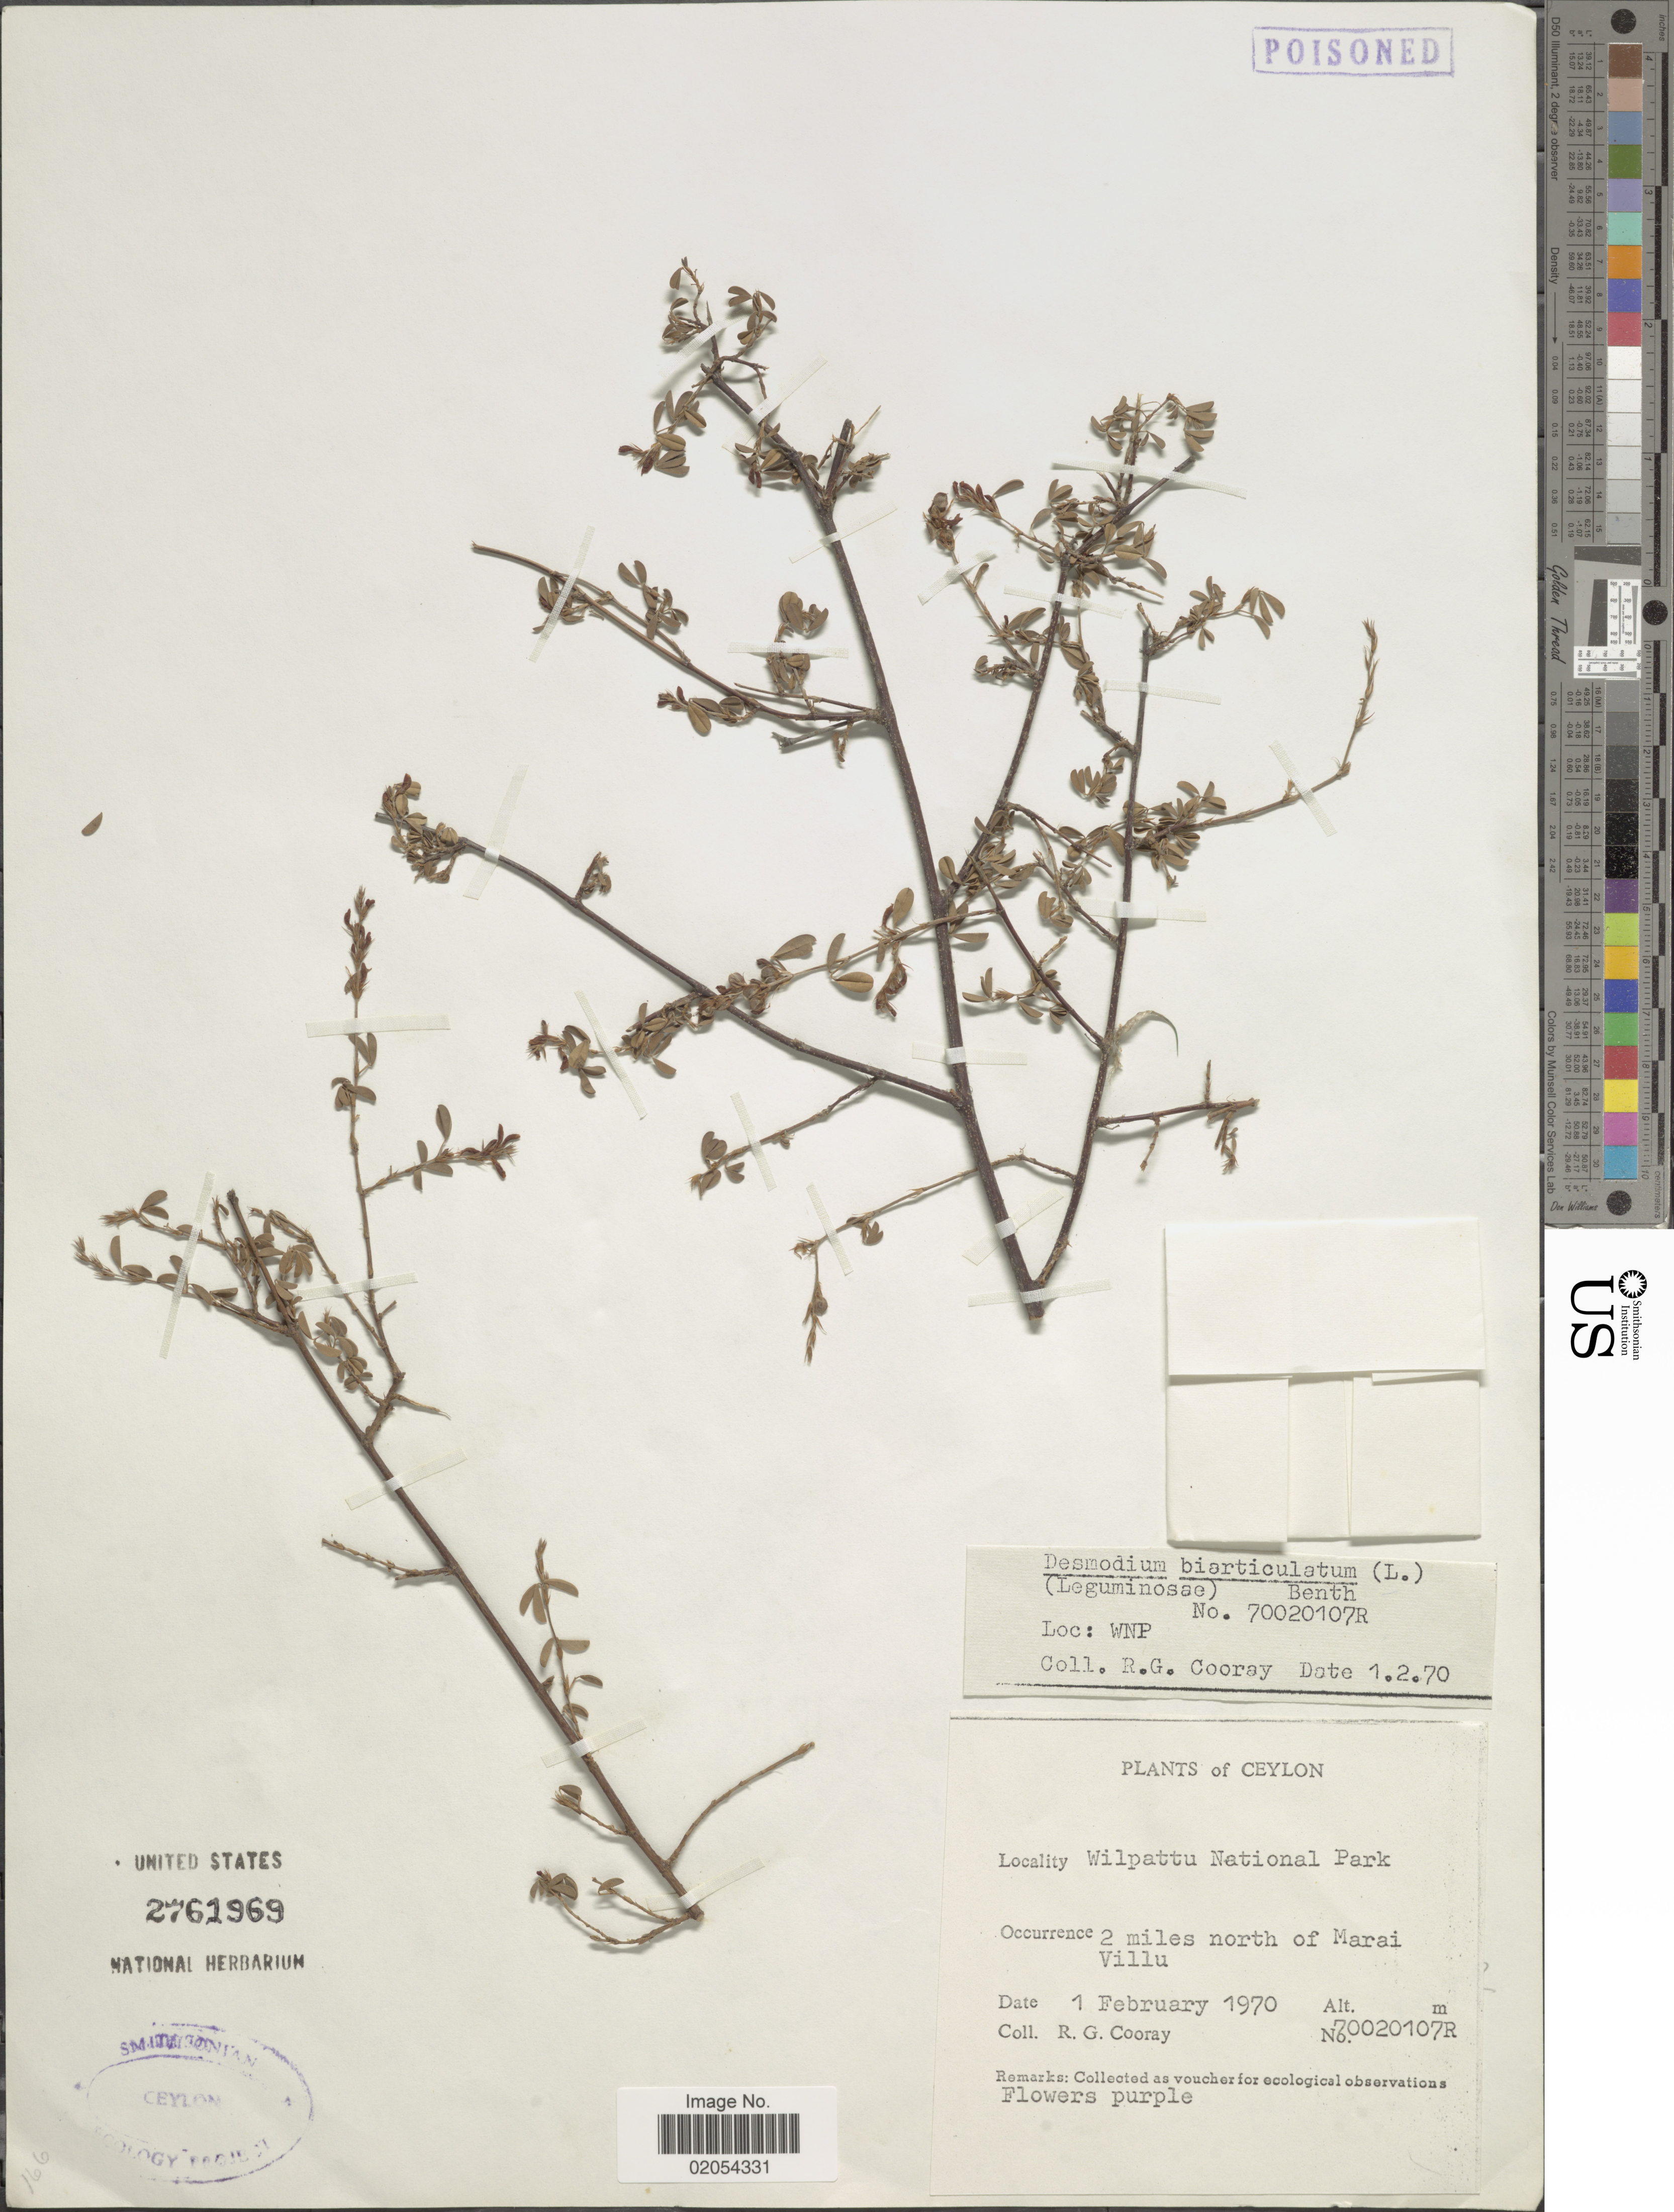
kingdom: Plantae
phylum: Tracheophyta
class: Magnoliopsida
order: Fabales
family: Fabaceae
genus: Aphyllodium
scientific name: Aphyllodium biarticulatum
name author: (L.) Gagnep.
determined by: Strong, Mark T., (BOT), Smithsonian Institution - National Museum of Natural History (UNITED STATES)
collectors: R. Cooray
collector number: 7002107R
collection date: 1970-02-01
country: Sri Lanka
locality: Ceylon, Wilpattu Natinal Park, 2 miles north of Marai Villu.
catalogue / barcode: US 2761969